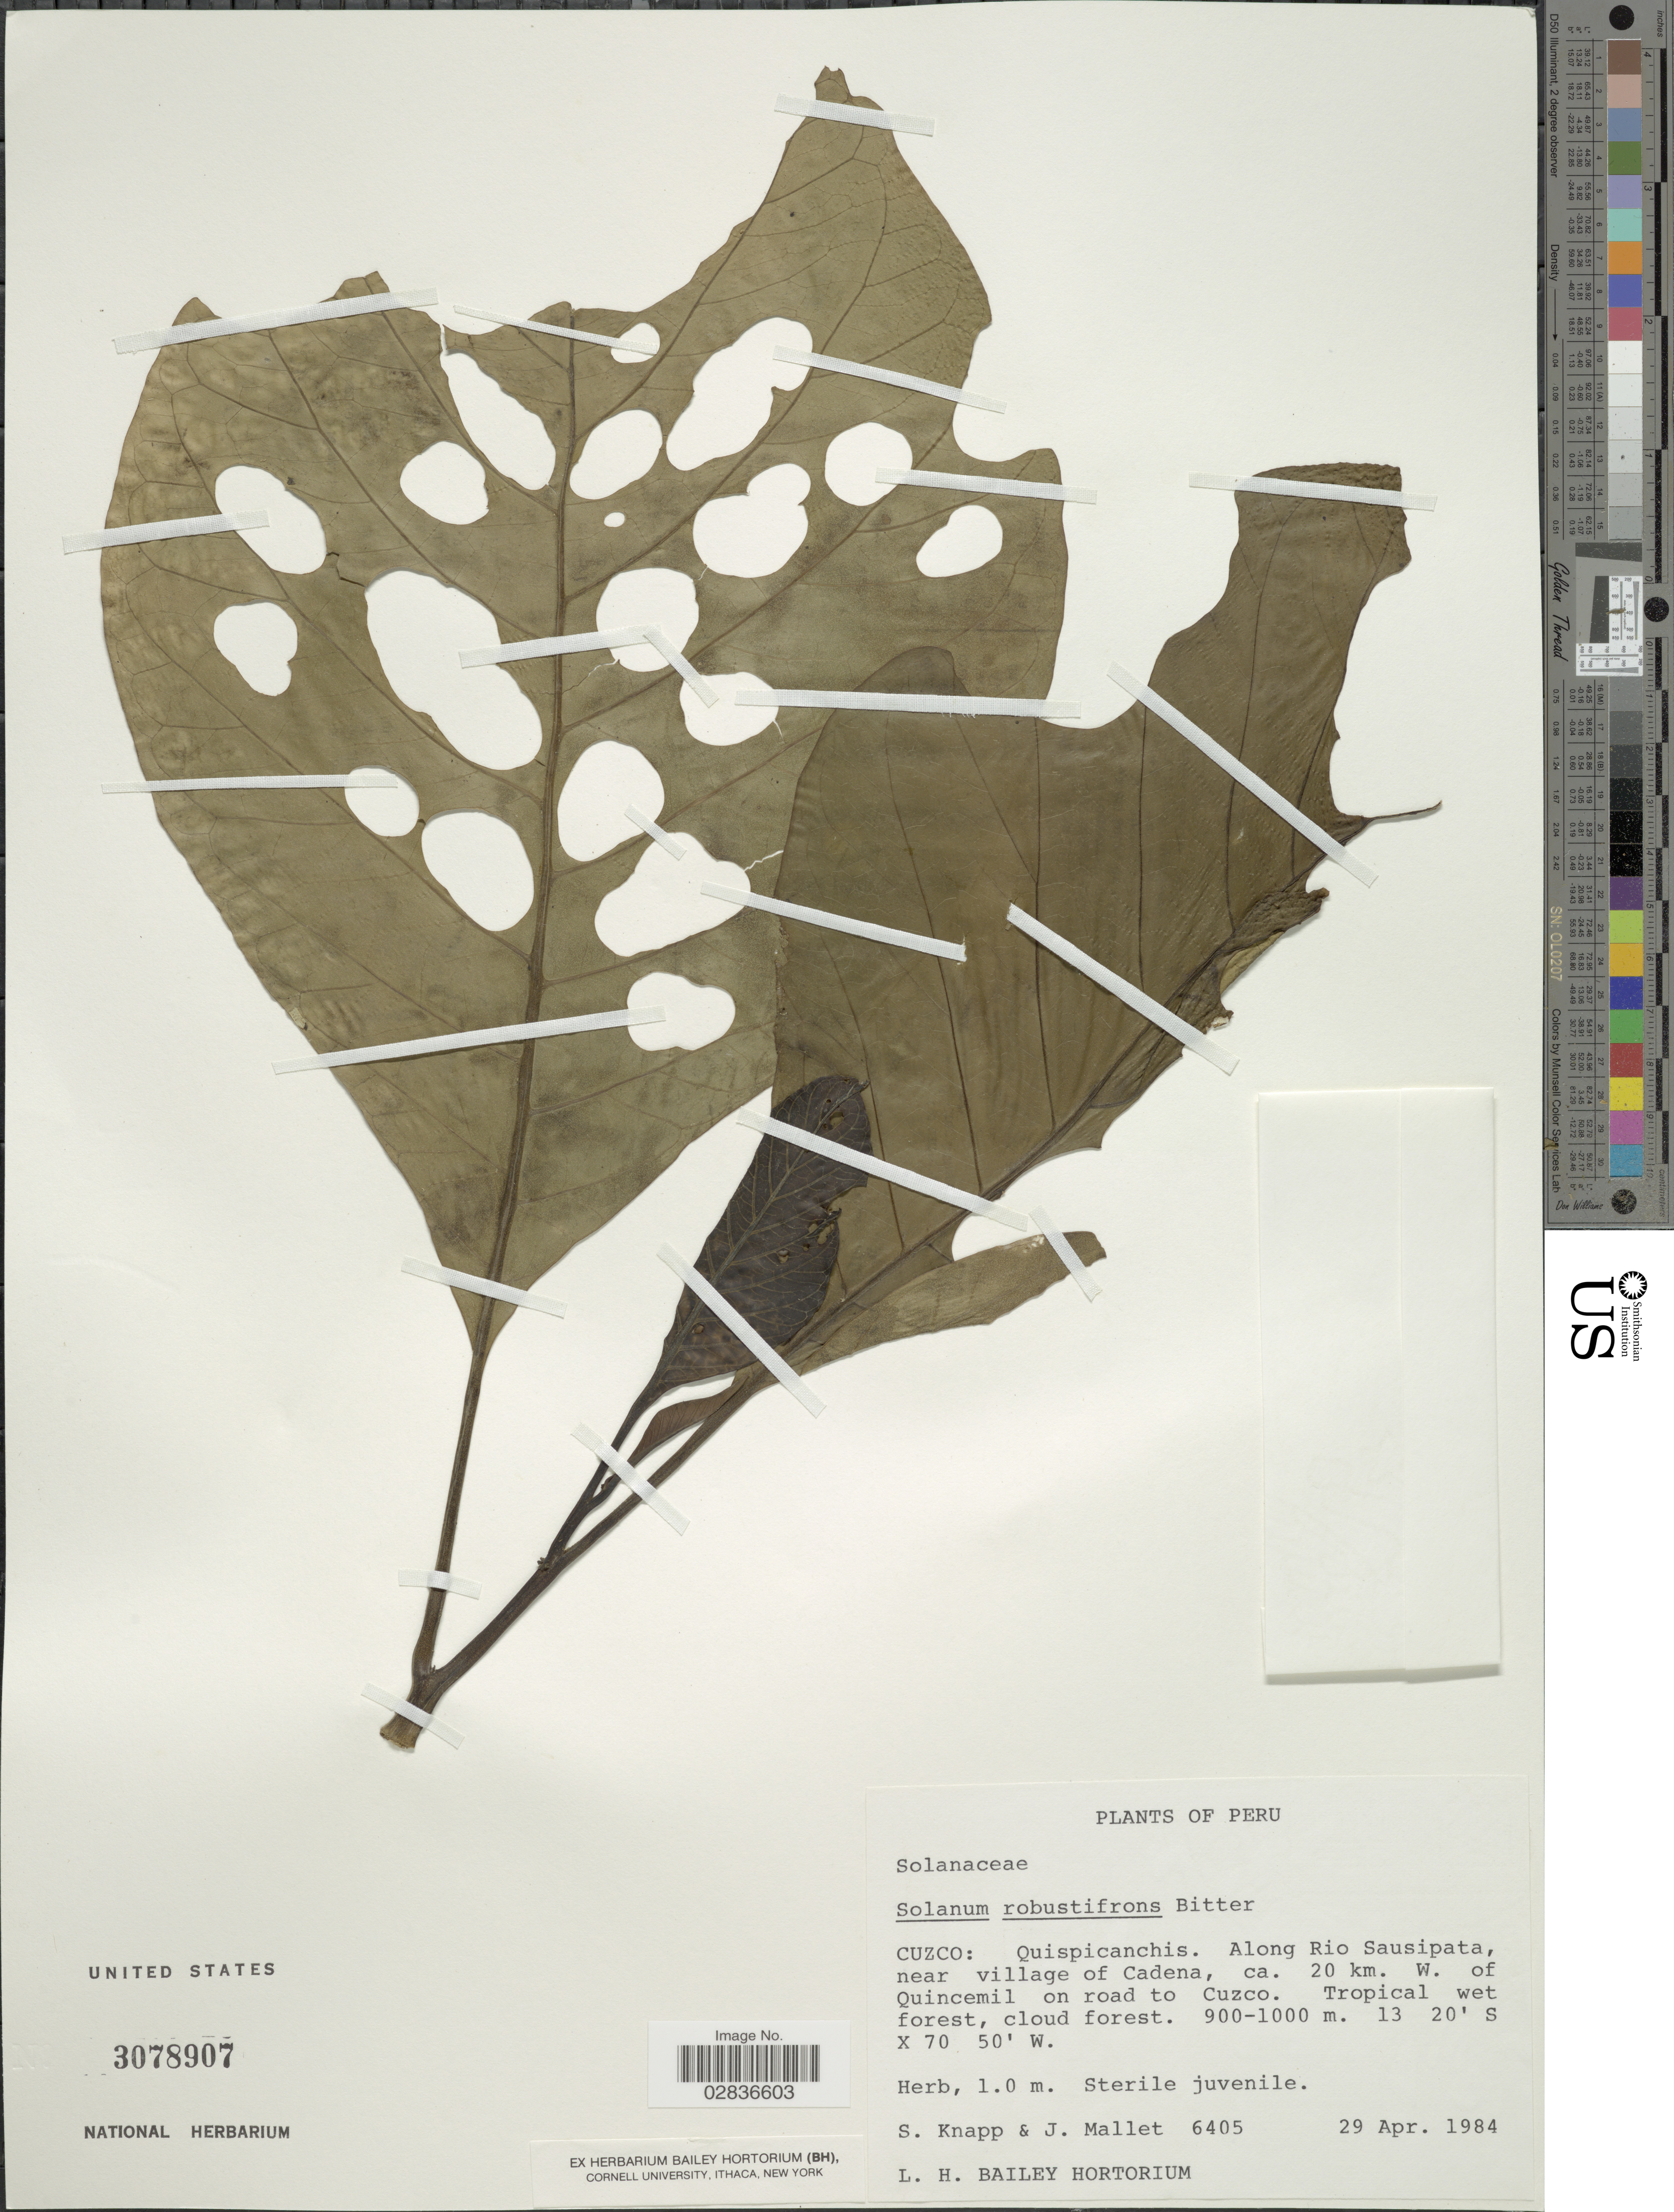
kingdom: Plantae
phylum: Tracheophyta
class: Magnoliopsida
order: Solanales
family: Solanaceae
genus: Solanum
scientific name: Solanum robustifrons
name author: Bitter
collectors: S. Knapp & J. Mallet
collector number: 6405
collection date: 1984-04-29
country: Peru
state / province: Cusco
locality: Cuzco: Quispicanchis. Along Rio Sausipata, near village of Cadena, ca. 20 km. W. of Quincemil on road to Cuzco.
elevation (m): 900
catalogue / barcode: US 3078907